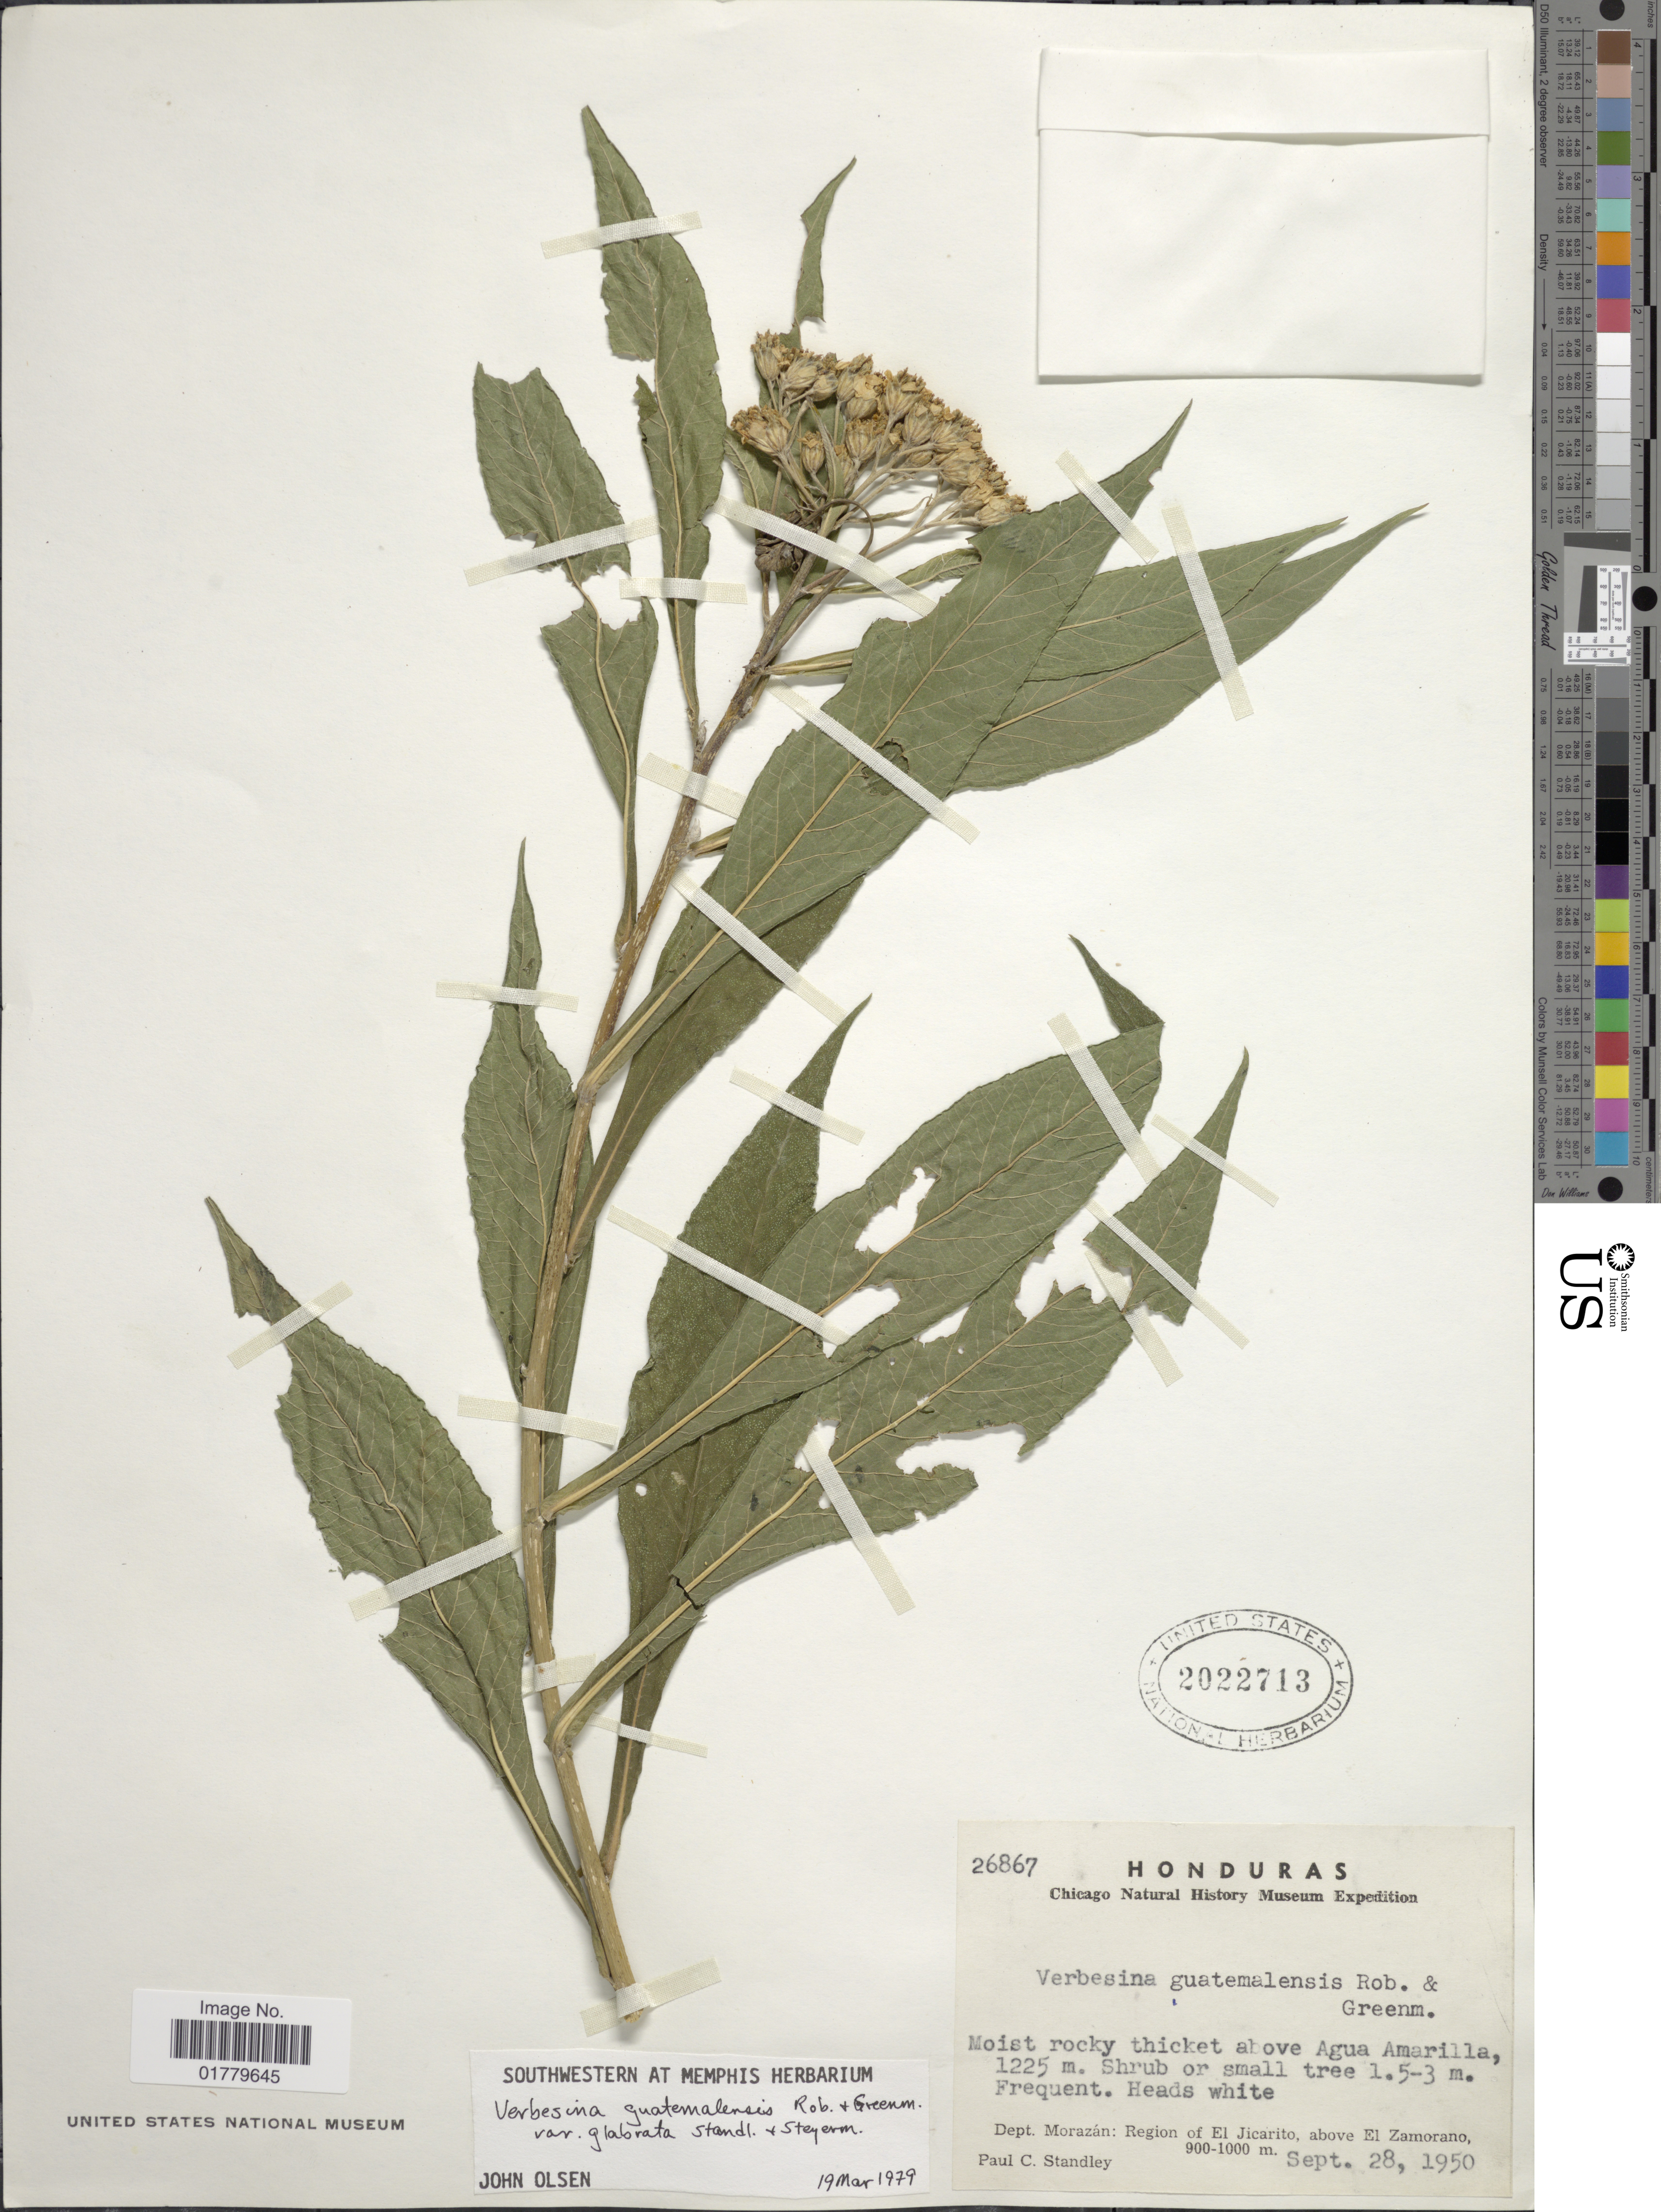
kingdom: Plantae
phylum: Tracheophyta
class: Magnoliopsida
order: Asterales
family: Asteraceae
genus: Verbesina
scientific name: Verbesina guatemalensis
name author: B.L. Rob. & Greenm.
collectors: P. C. Standley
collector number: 26867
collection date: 1950-09-28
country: Honduras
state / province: Fco. Morazán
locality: Dept. Morazán: Region of El Jicarito, above el Zamorano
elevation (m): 900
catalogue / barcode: US 2022713